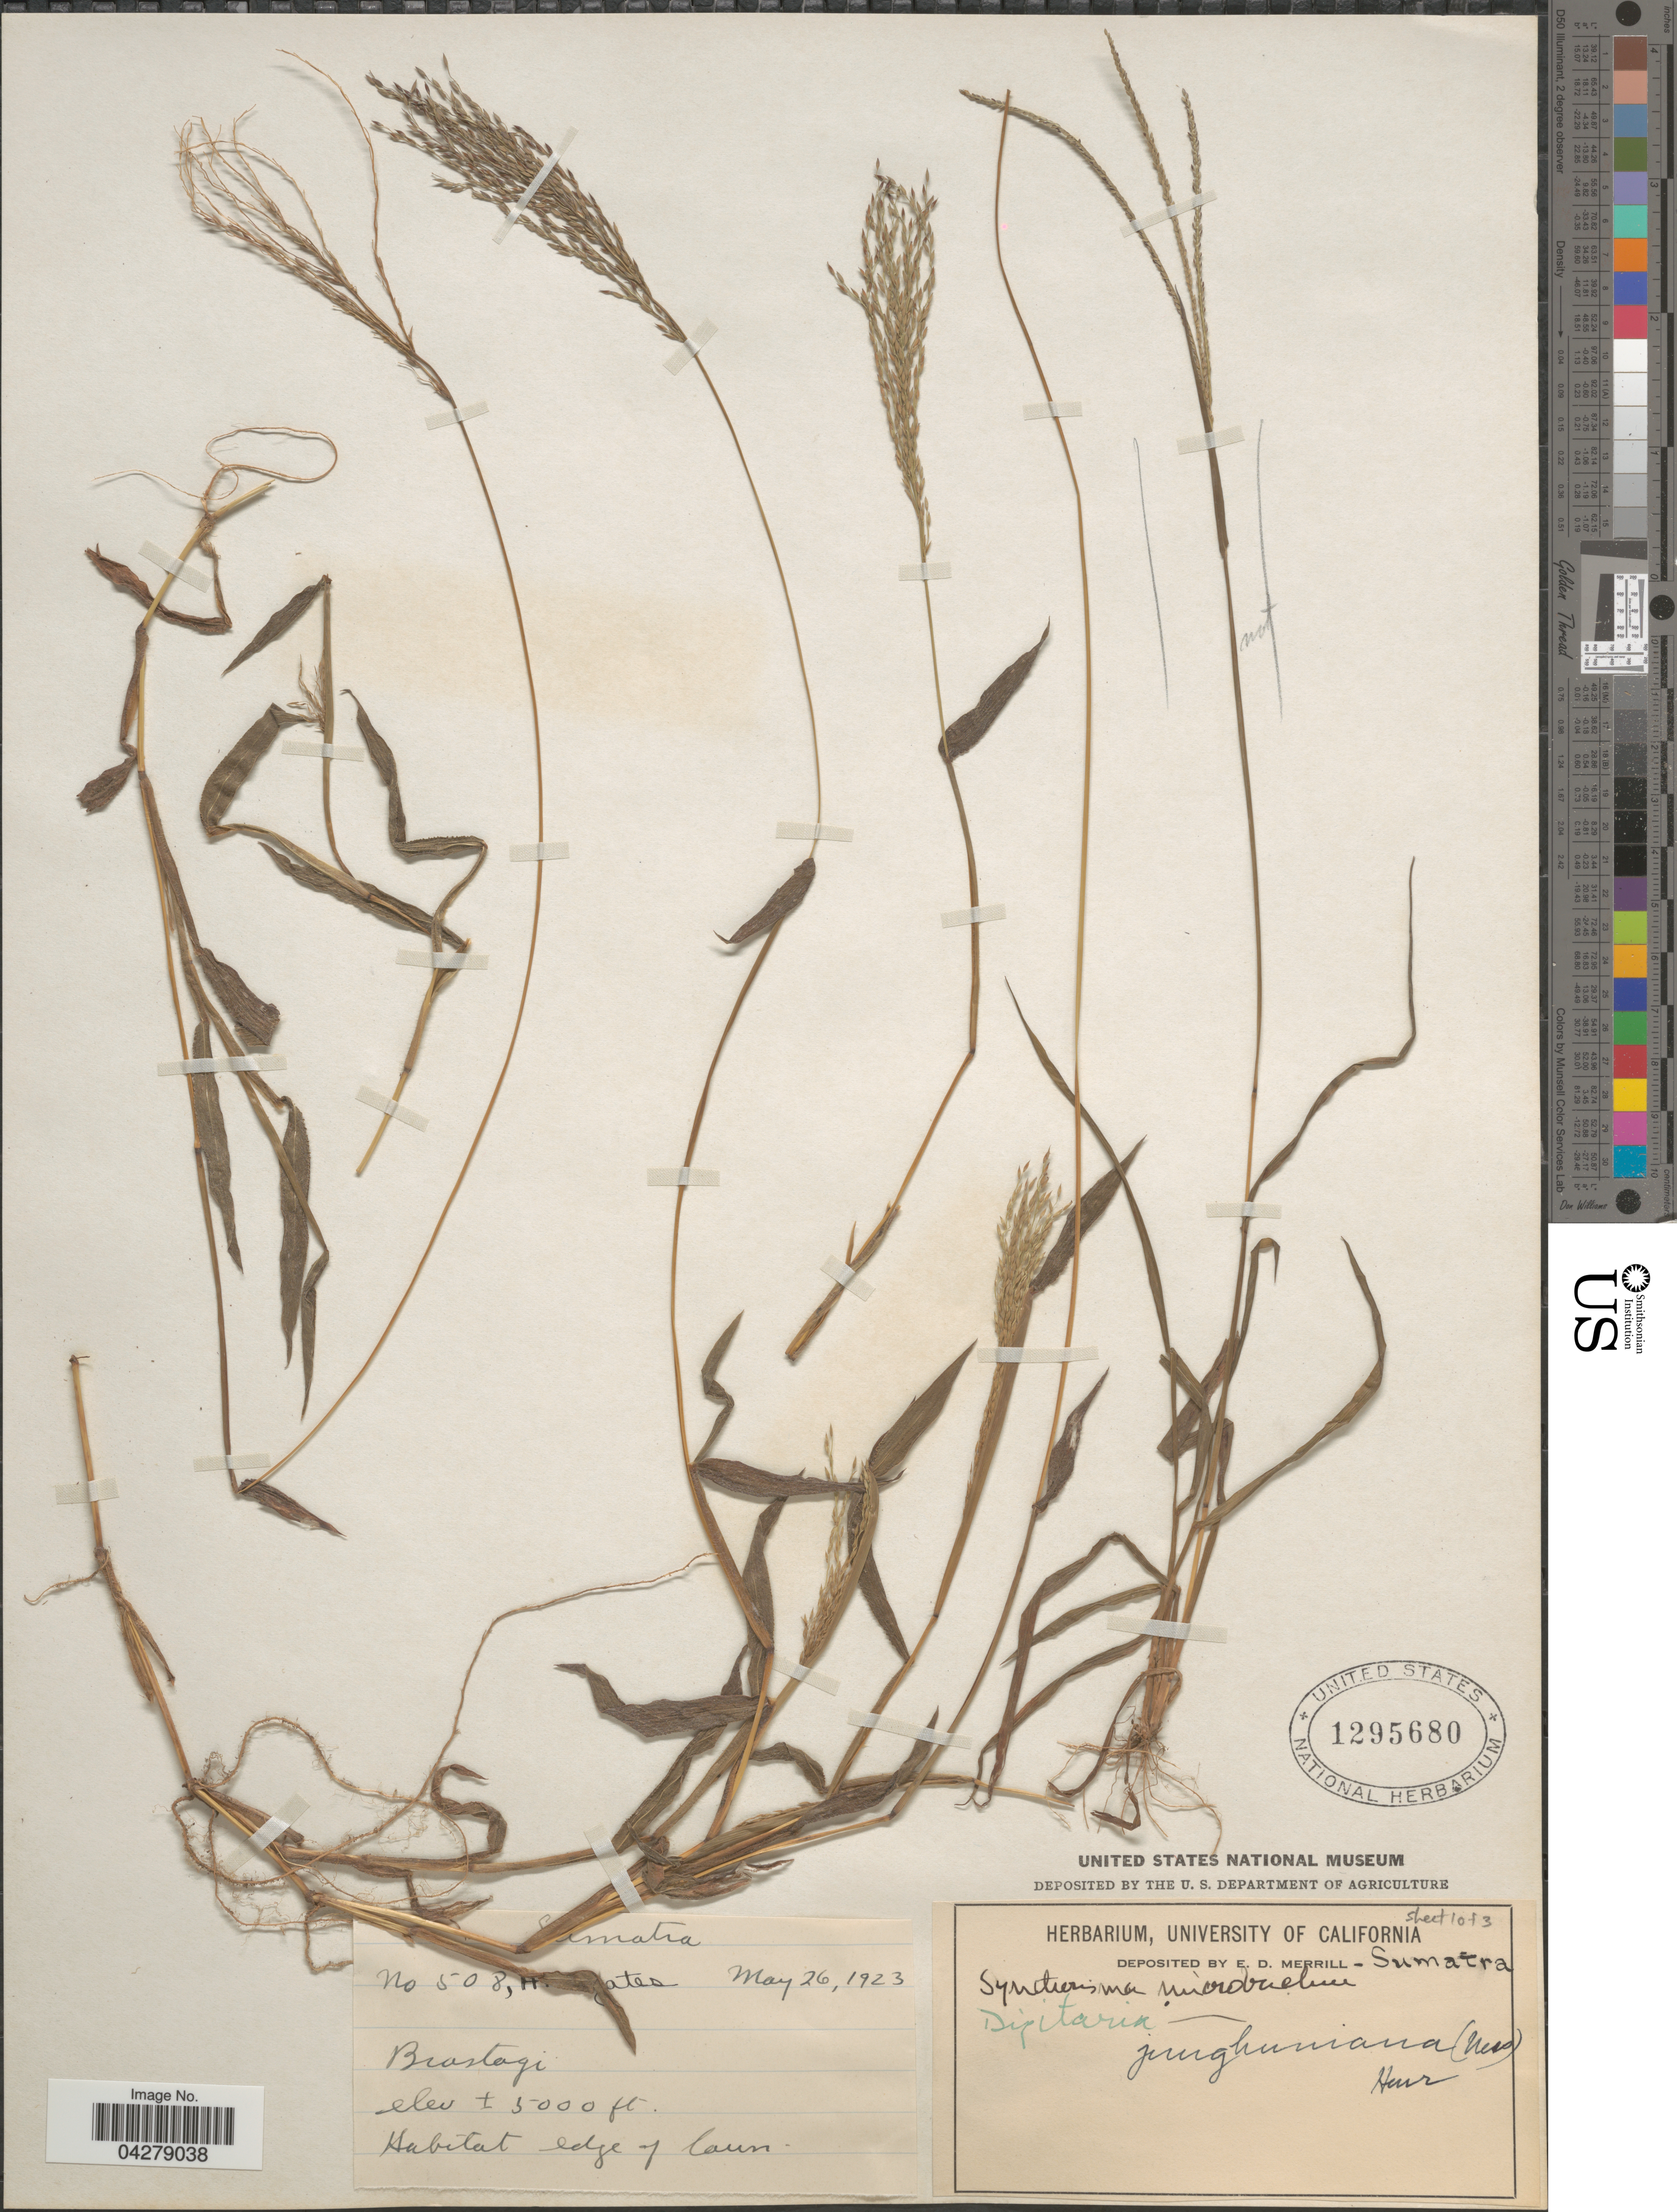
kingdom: Plantae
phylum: Tracheophyta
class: Liliopsida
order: Poales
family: Poaceae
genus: Digitaria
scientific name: Digitaria junghuhniana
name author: (Nees ex Steud.) Henr.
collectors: H. S. Yates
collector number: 508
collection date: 1923-05-26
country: Indonesia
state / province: Sumatra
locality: Brastagi.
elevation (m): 1524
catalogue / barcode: US 1295680